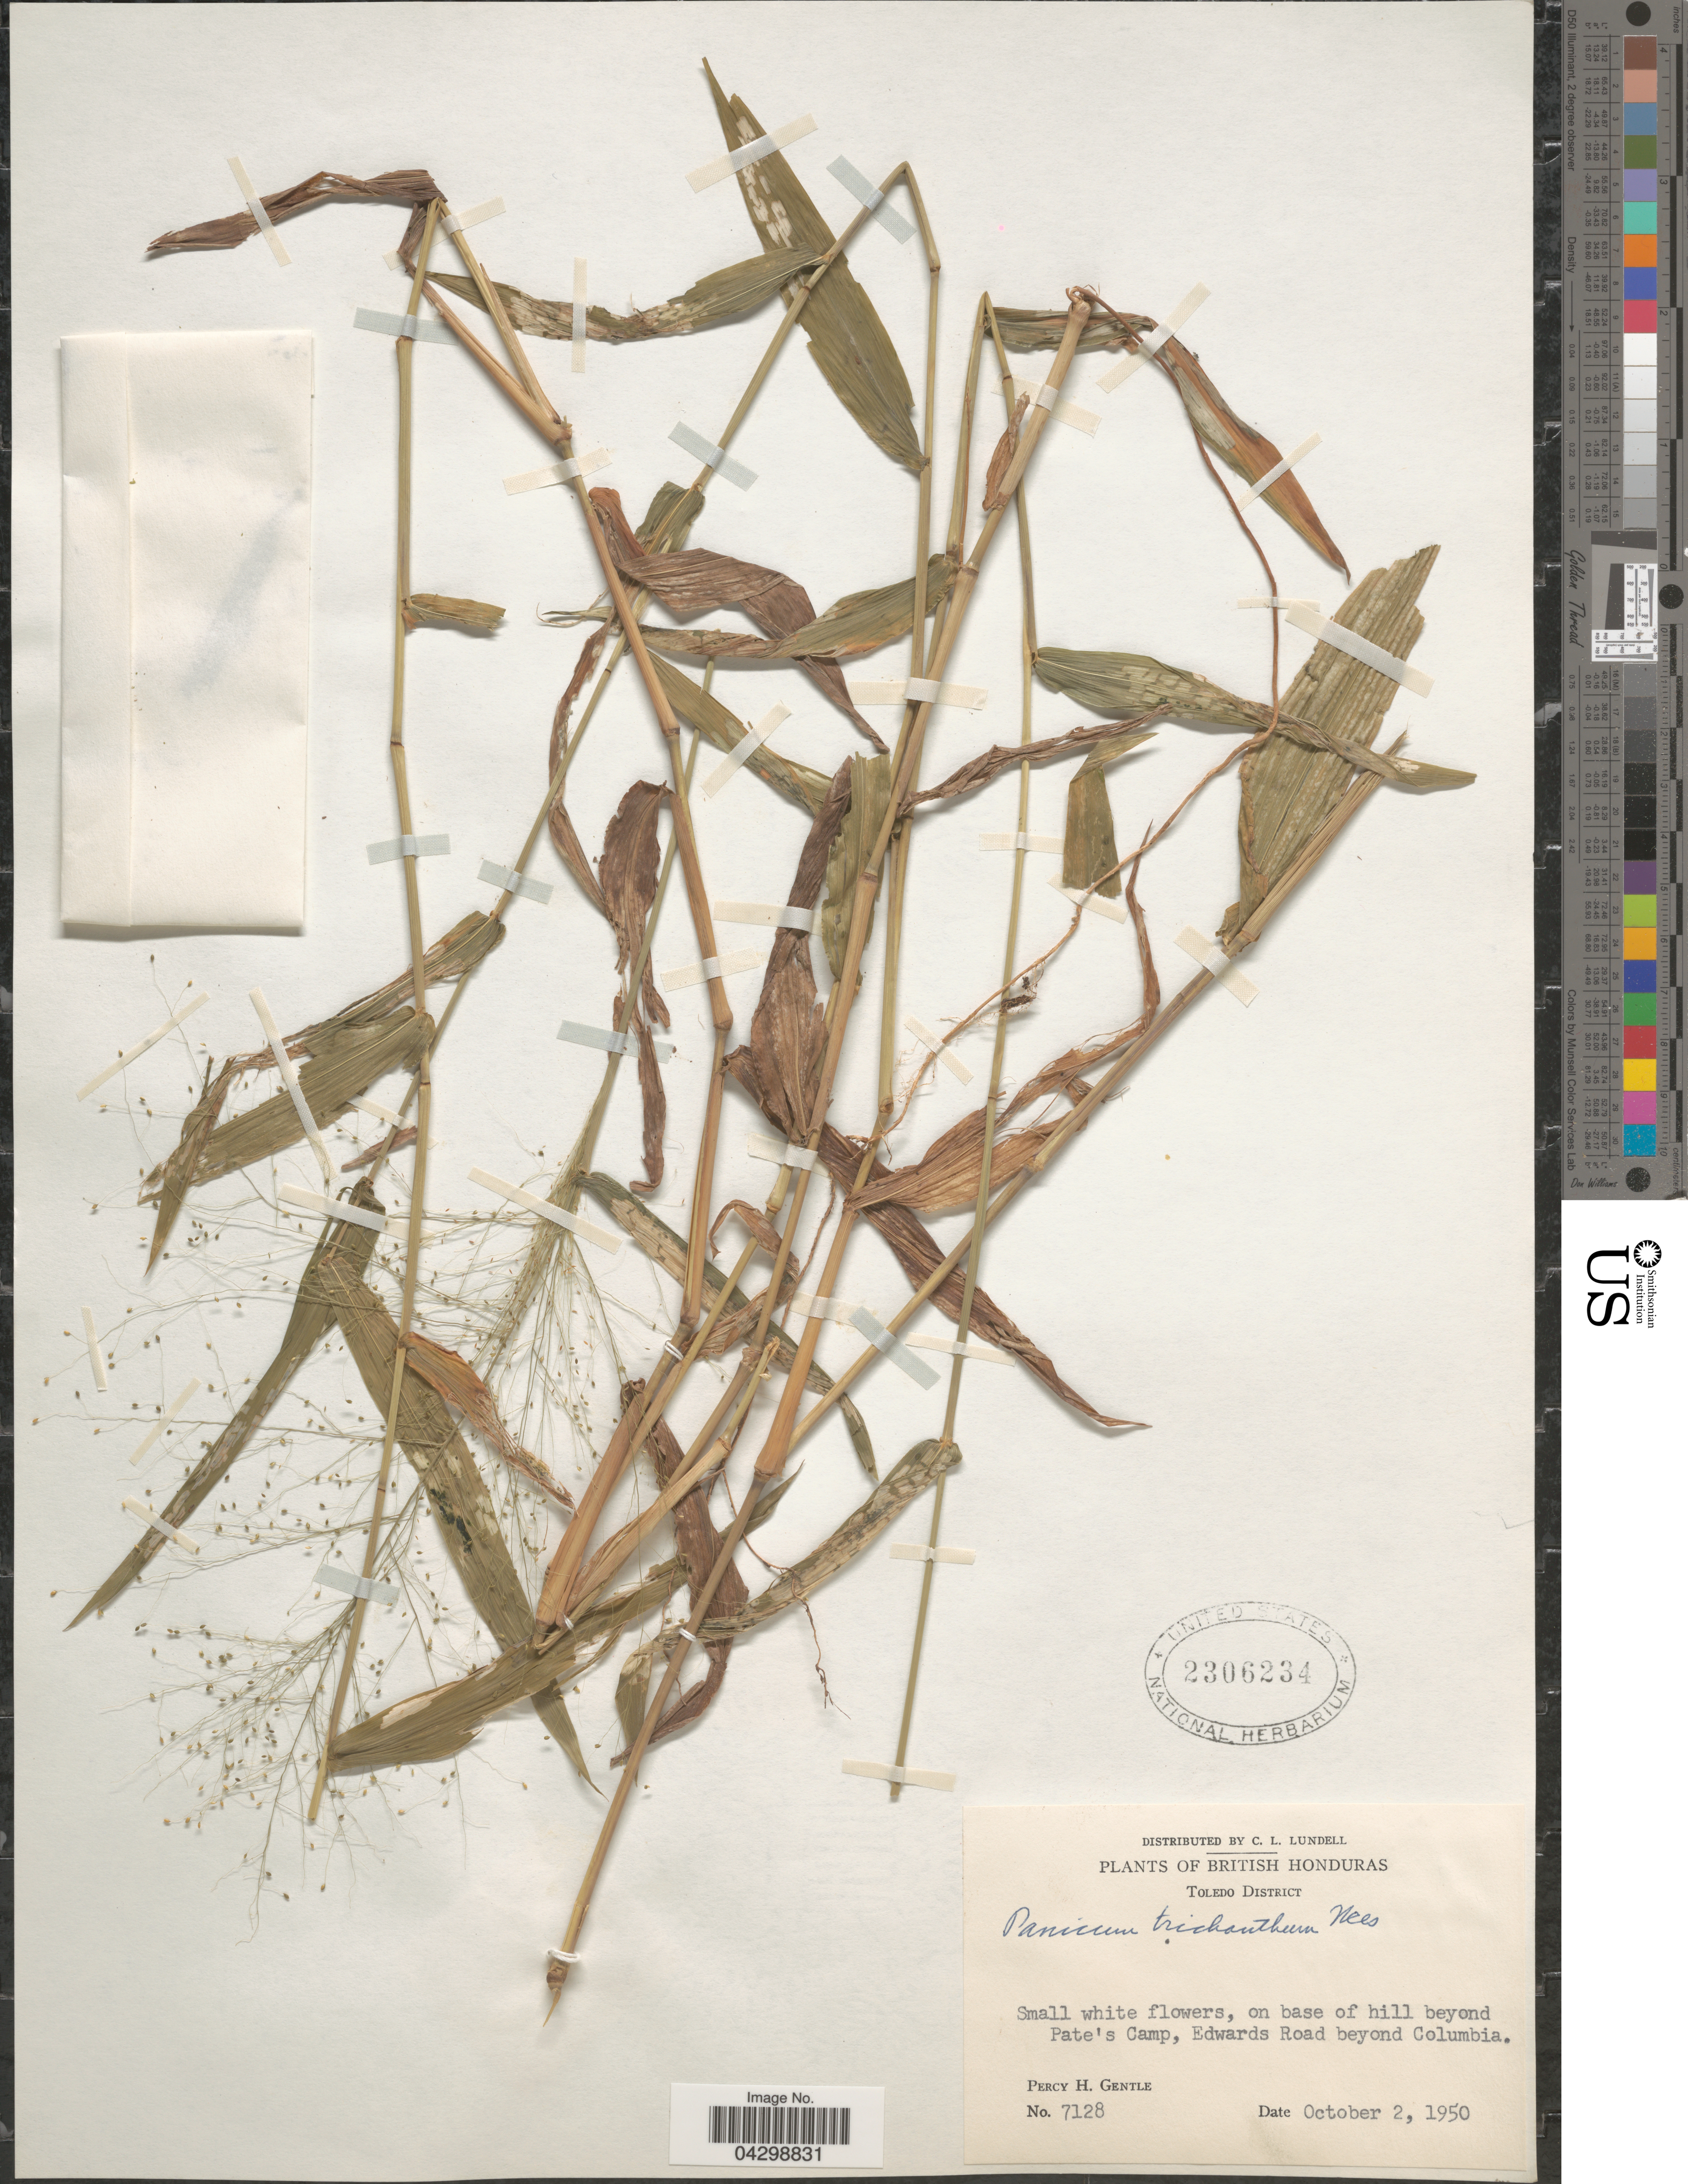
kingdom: Plantae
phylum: Tracheophyta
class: Liliopsida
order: Poales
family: Poaceae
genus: Panicum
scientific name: Panicum trichanthum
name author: Nees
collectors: P. H. Gentle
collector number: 7128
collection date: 1950-10-02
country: Belize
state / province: Toledo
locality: British Honduras. Toledo District. On base of hill beyond Pate's Camp, Edwards Road beyond Columbia.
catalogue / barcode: US 2306234